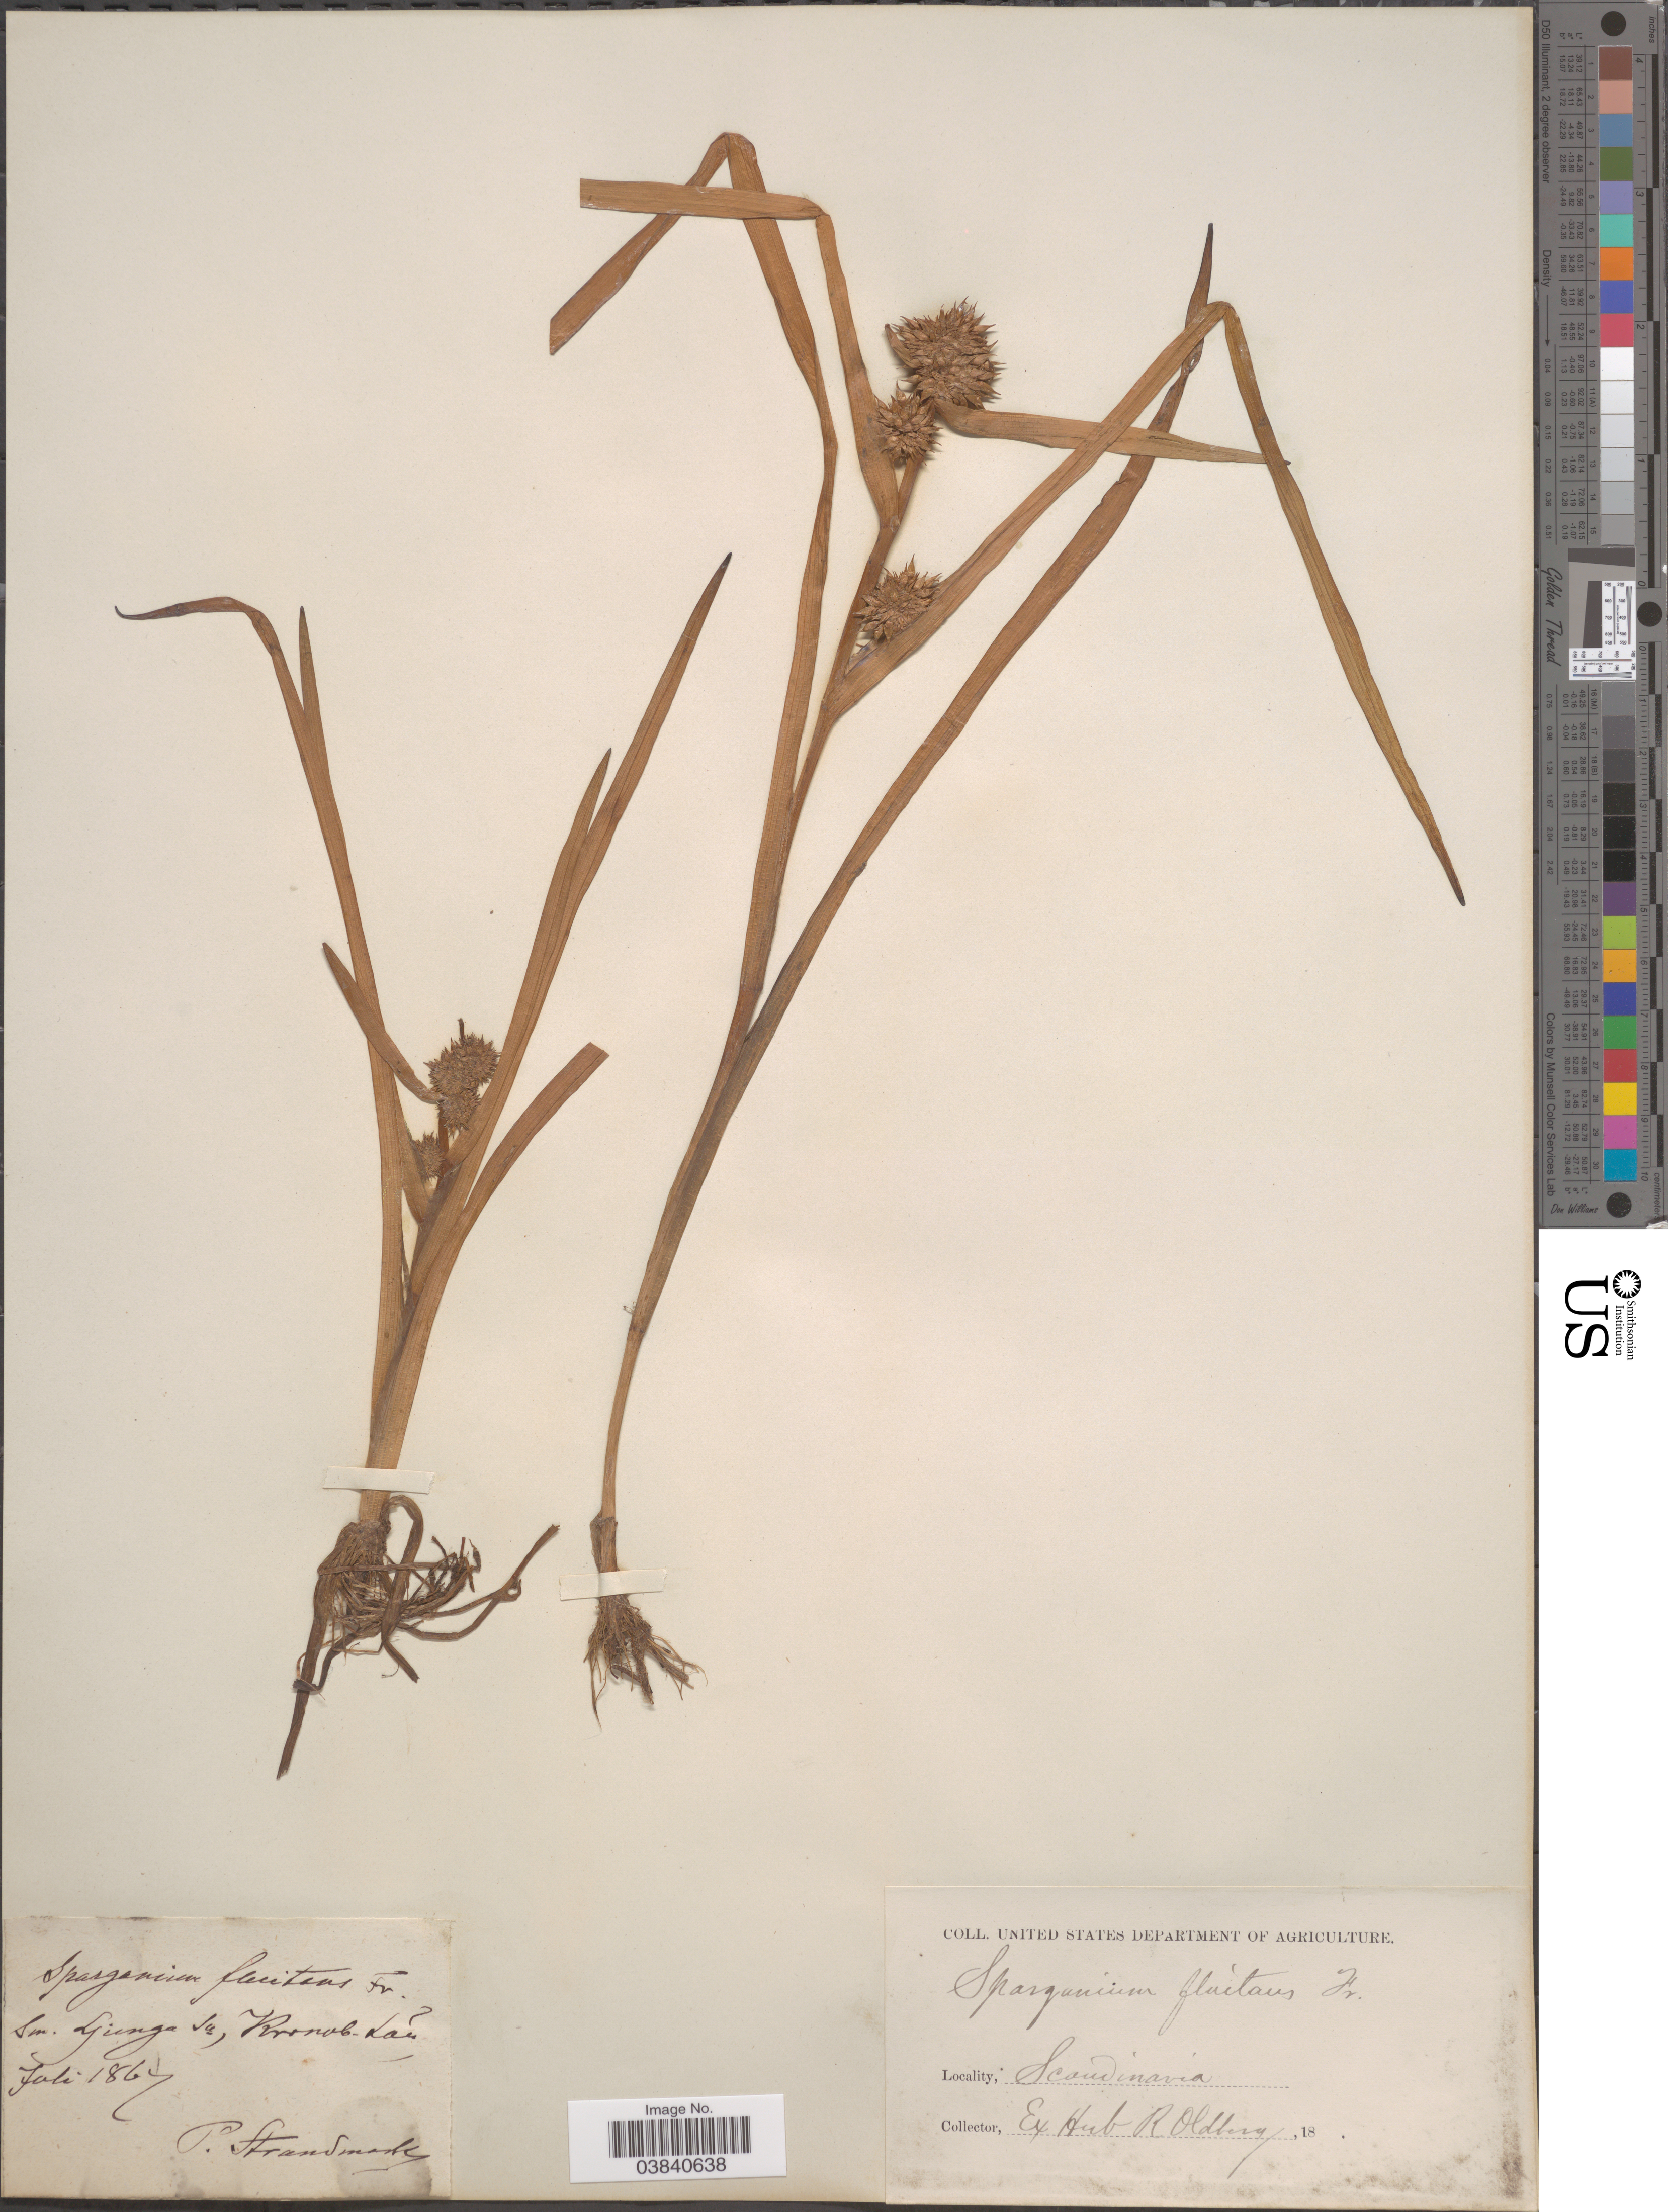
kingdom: Plantae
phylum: Tracheophyta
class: Liliopsida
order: Poales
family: Typhaceae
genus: Sparganium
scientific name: Sparganium fluitans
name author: Fr. a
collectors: ex herb. R. Oldberg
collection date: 1867-07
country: Sweden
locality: Sm. Ljinga Sa, Provnob. Lau [unsure placement] Scandinavia.